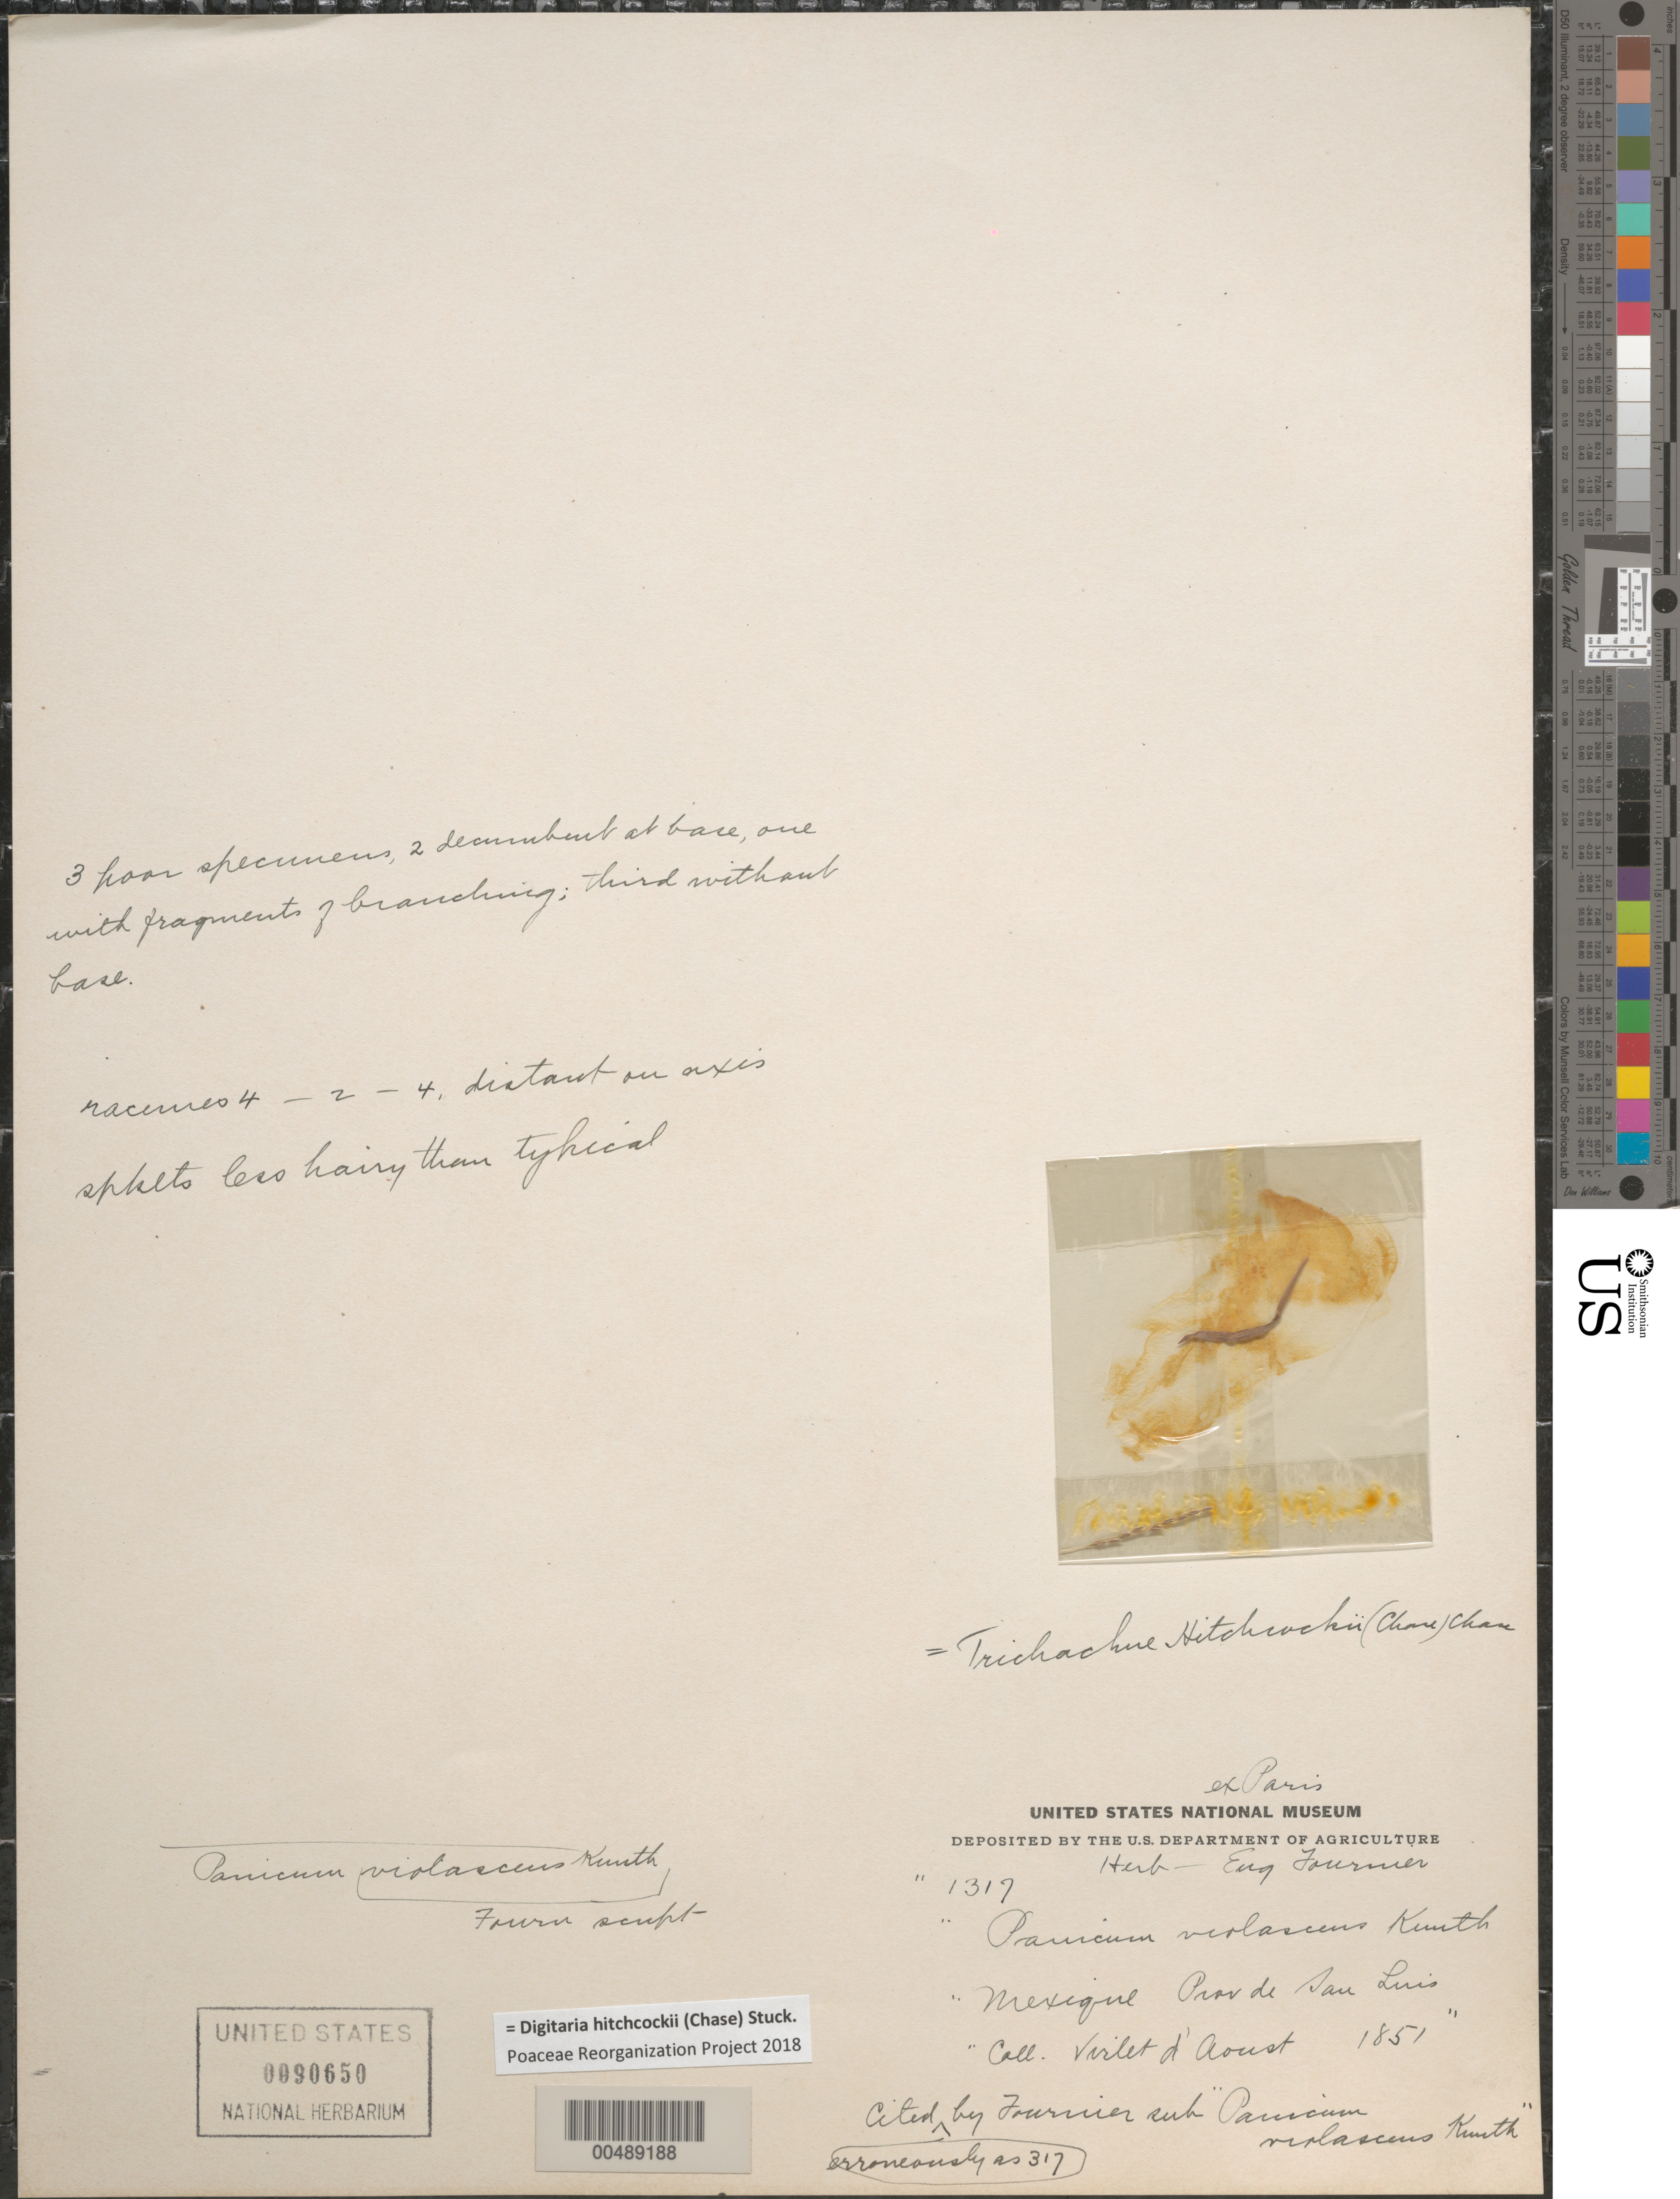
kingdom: Plantae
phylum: Tracheophyta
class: Liliopsida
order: Poales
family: Poaceae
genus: Digitaria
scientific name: Digitaria hitchcockii var. hitchcockii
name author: (Chase) Stuck.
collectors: V. D'Aoust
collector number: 1317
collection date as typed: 1851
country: Mexico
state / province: San Luis Potosi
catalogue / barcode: US 90650